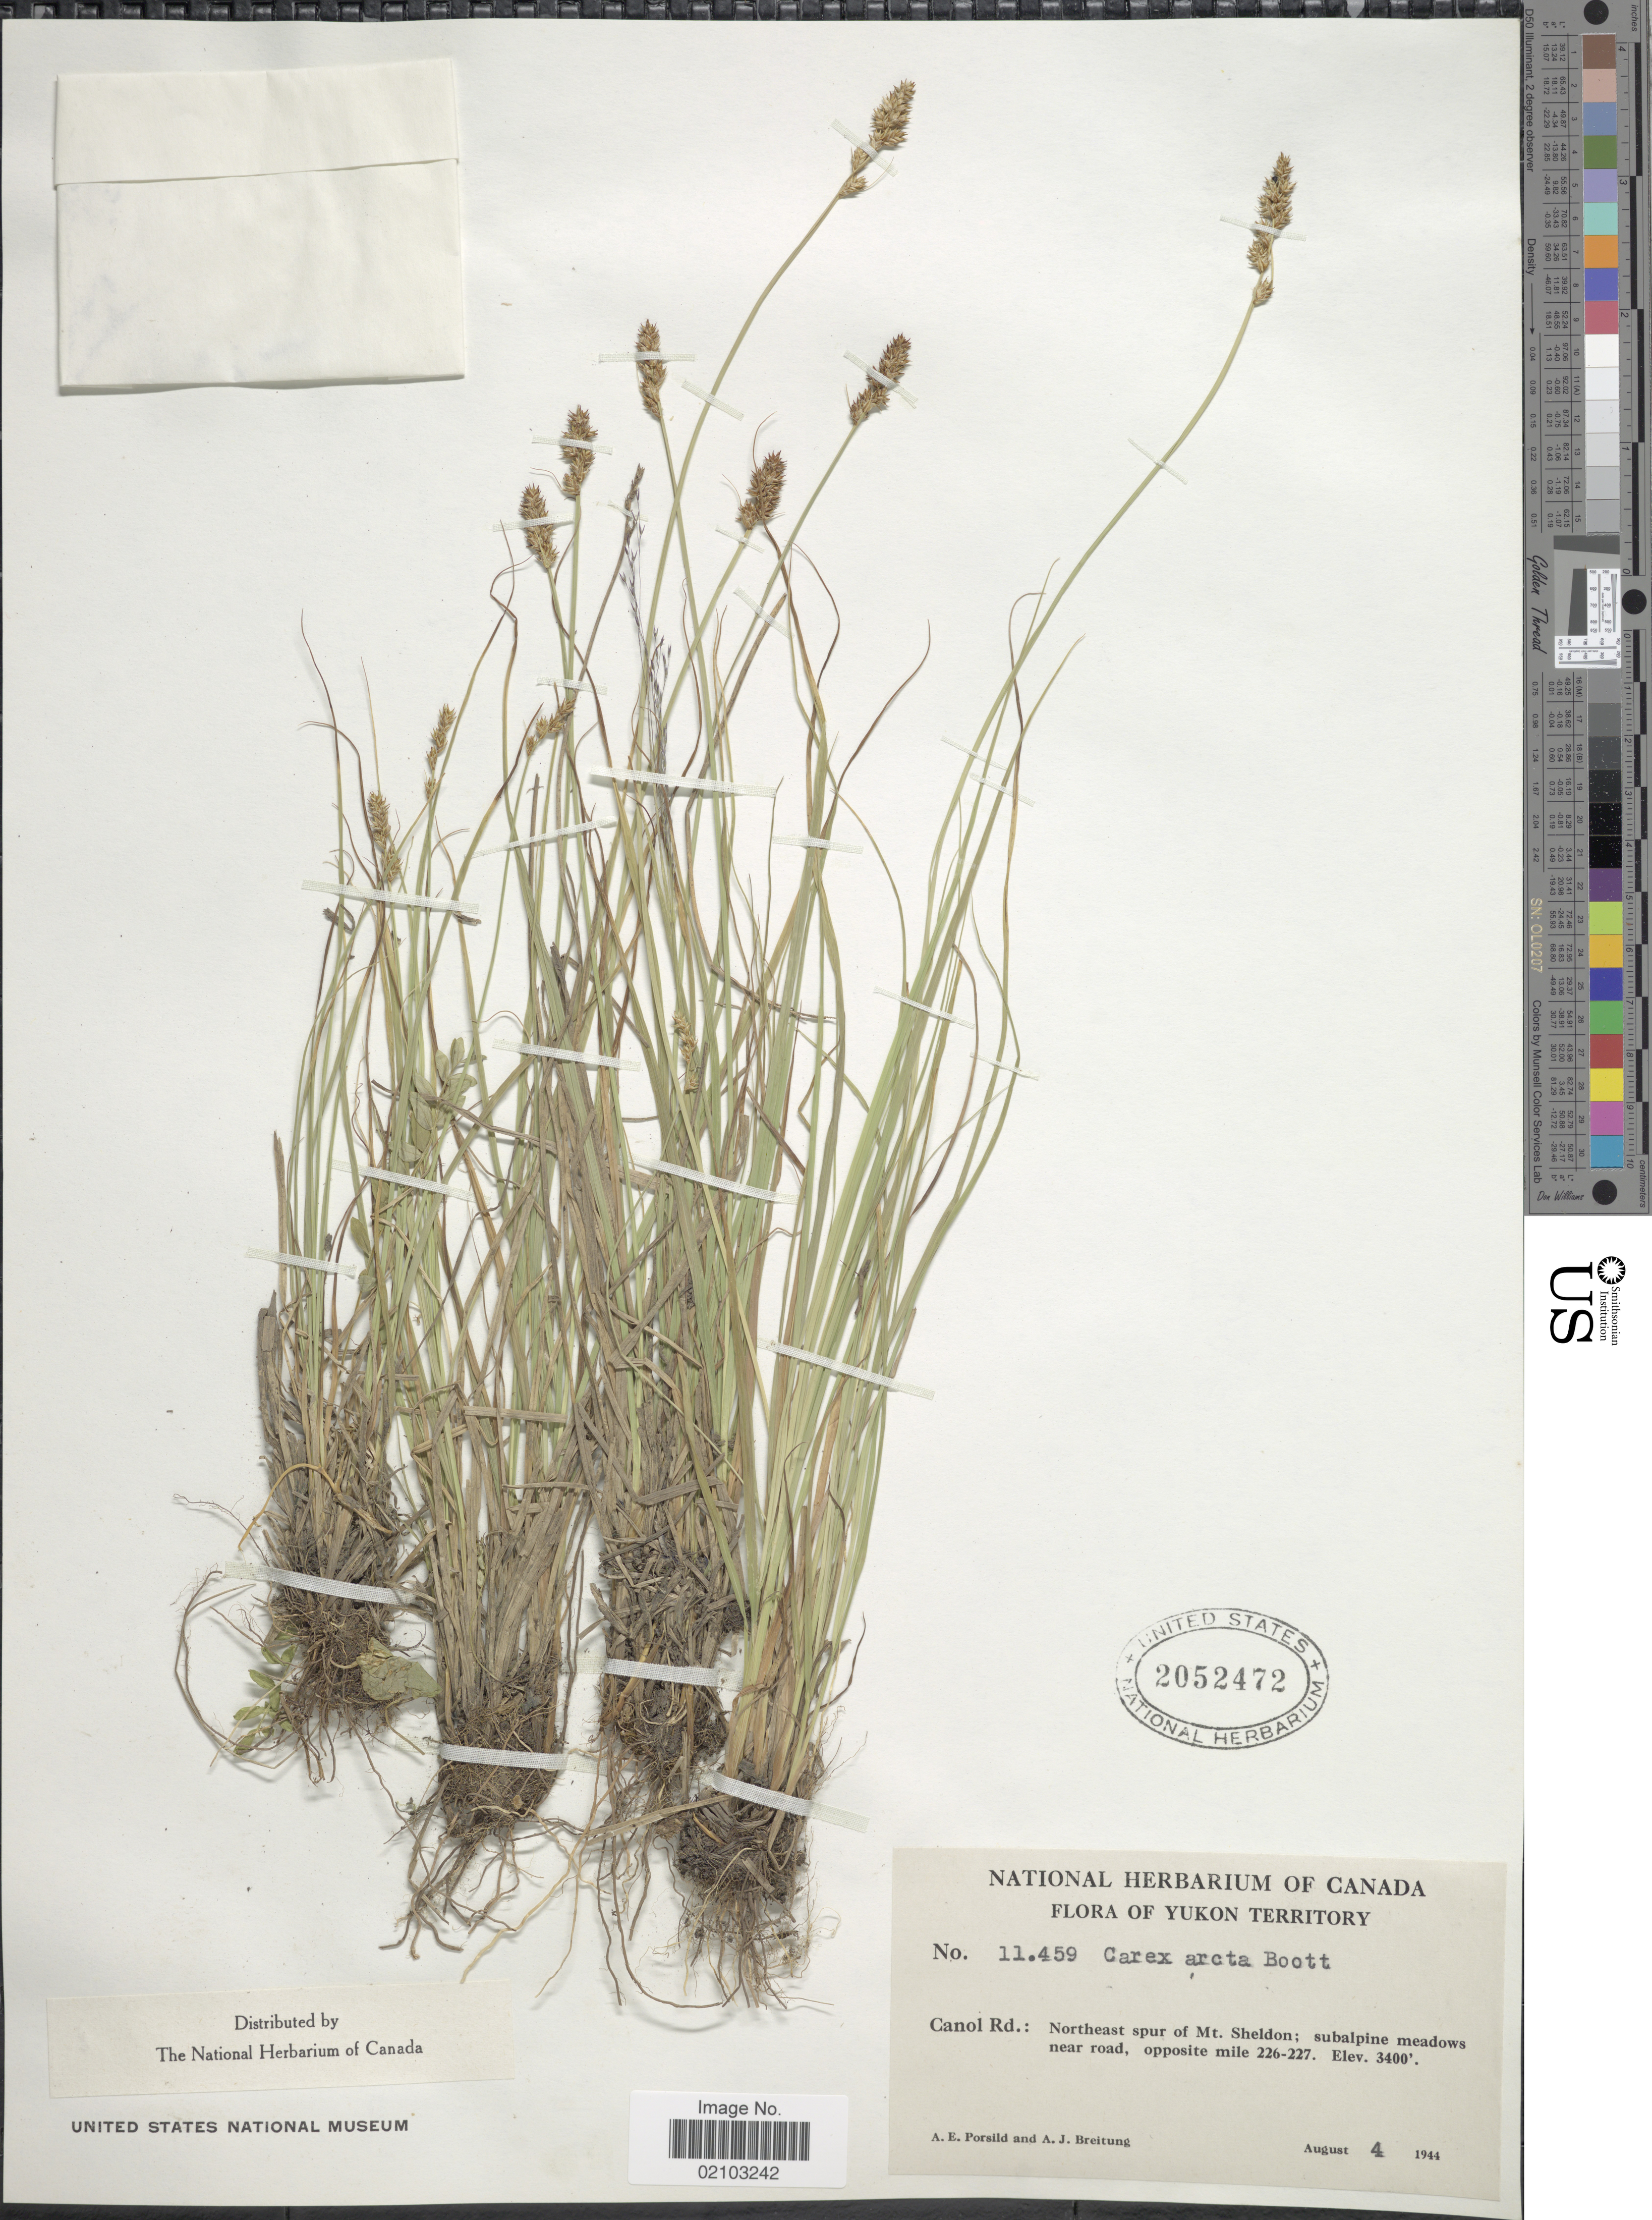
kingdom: Plantae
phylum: Tracheophyta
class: Liliopsida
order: Poales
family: Cyperaceae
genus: Carex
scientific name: Carex arcta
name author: Boott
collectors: A. E. Porsild & A. Breitung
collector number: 11459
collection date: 1944-08-04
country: Canada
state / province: Yukon Territory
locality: Canol Rd.: Northeast spur of Mt. Sheldon; subalpine meadows near road, opposite mile 226-227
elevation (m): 1036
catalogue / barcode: US 2052472